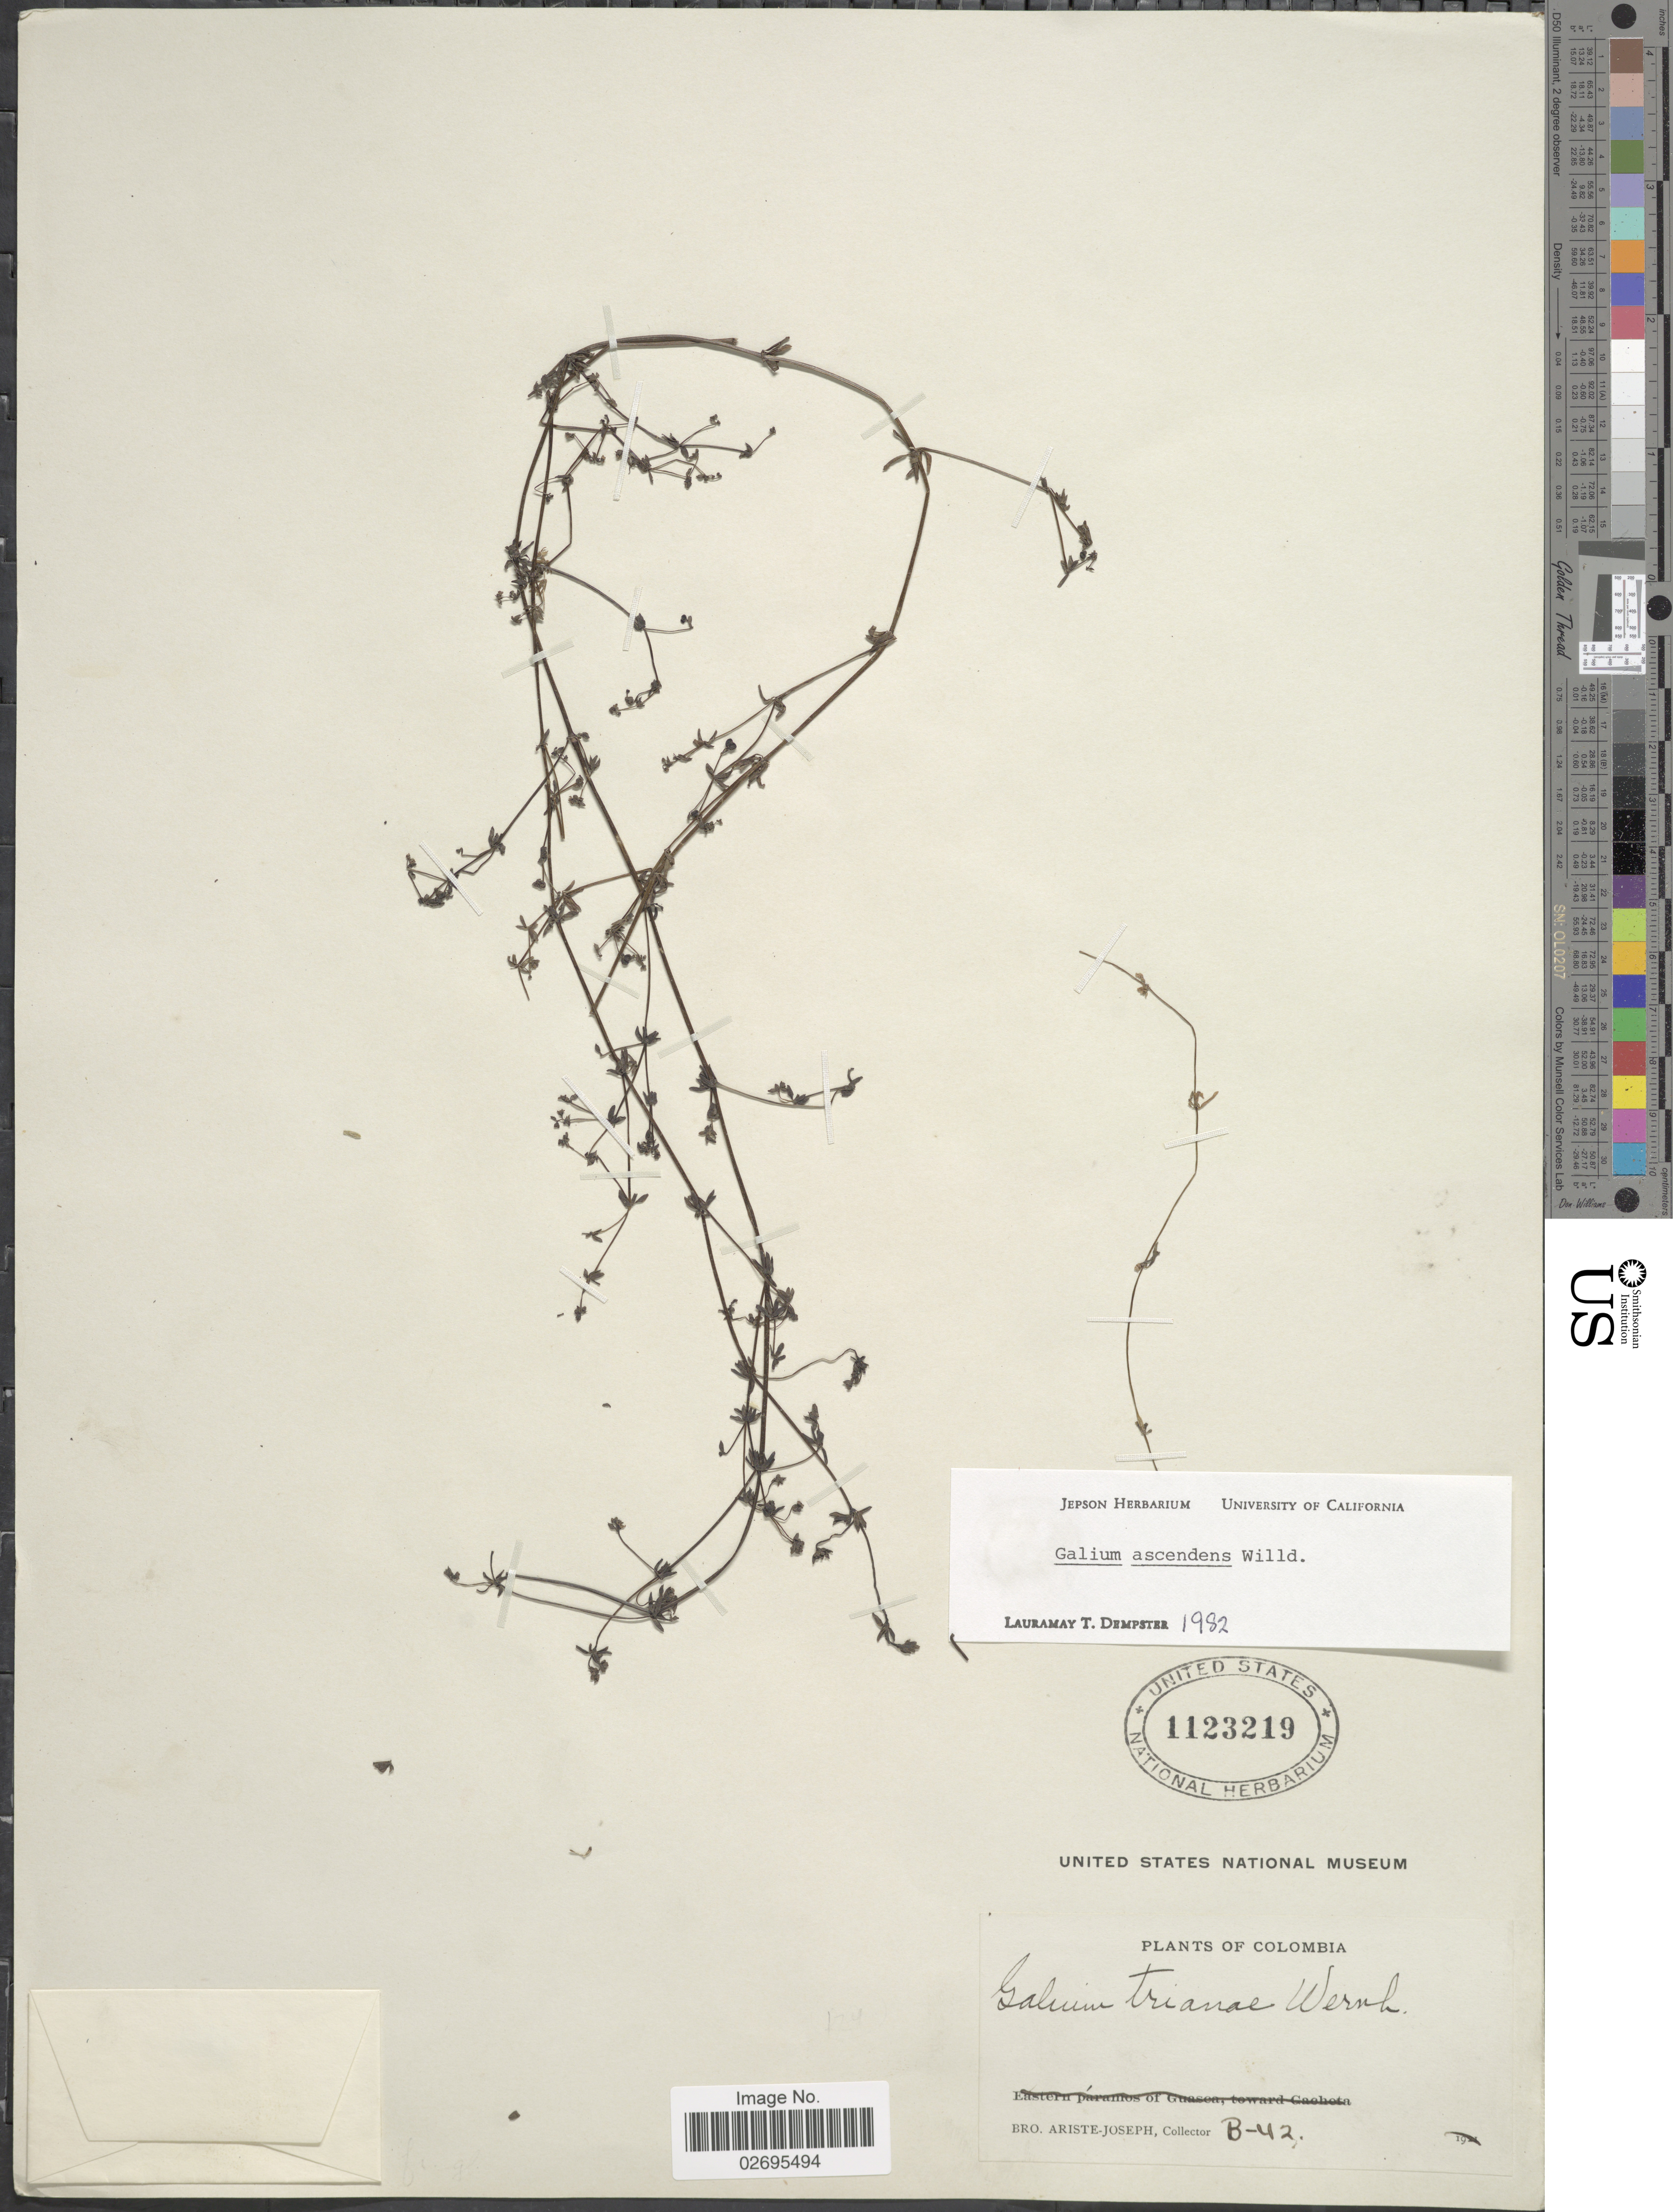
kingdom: Plantae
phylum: Tracheophyta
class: Magnoliopsida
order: Gentianales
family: Rubiaceae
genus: Galium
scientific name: Galium ascendens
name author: Willd. ex Spreng.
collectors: Bro. Ariste-Joseph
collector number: B-42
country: Colombia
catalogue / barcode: US 1123219